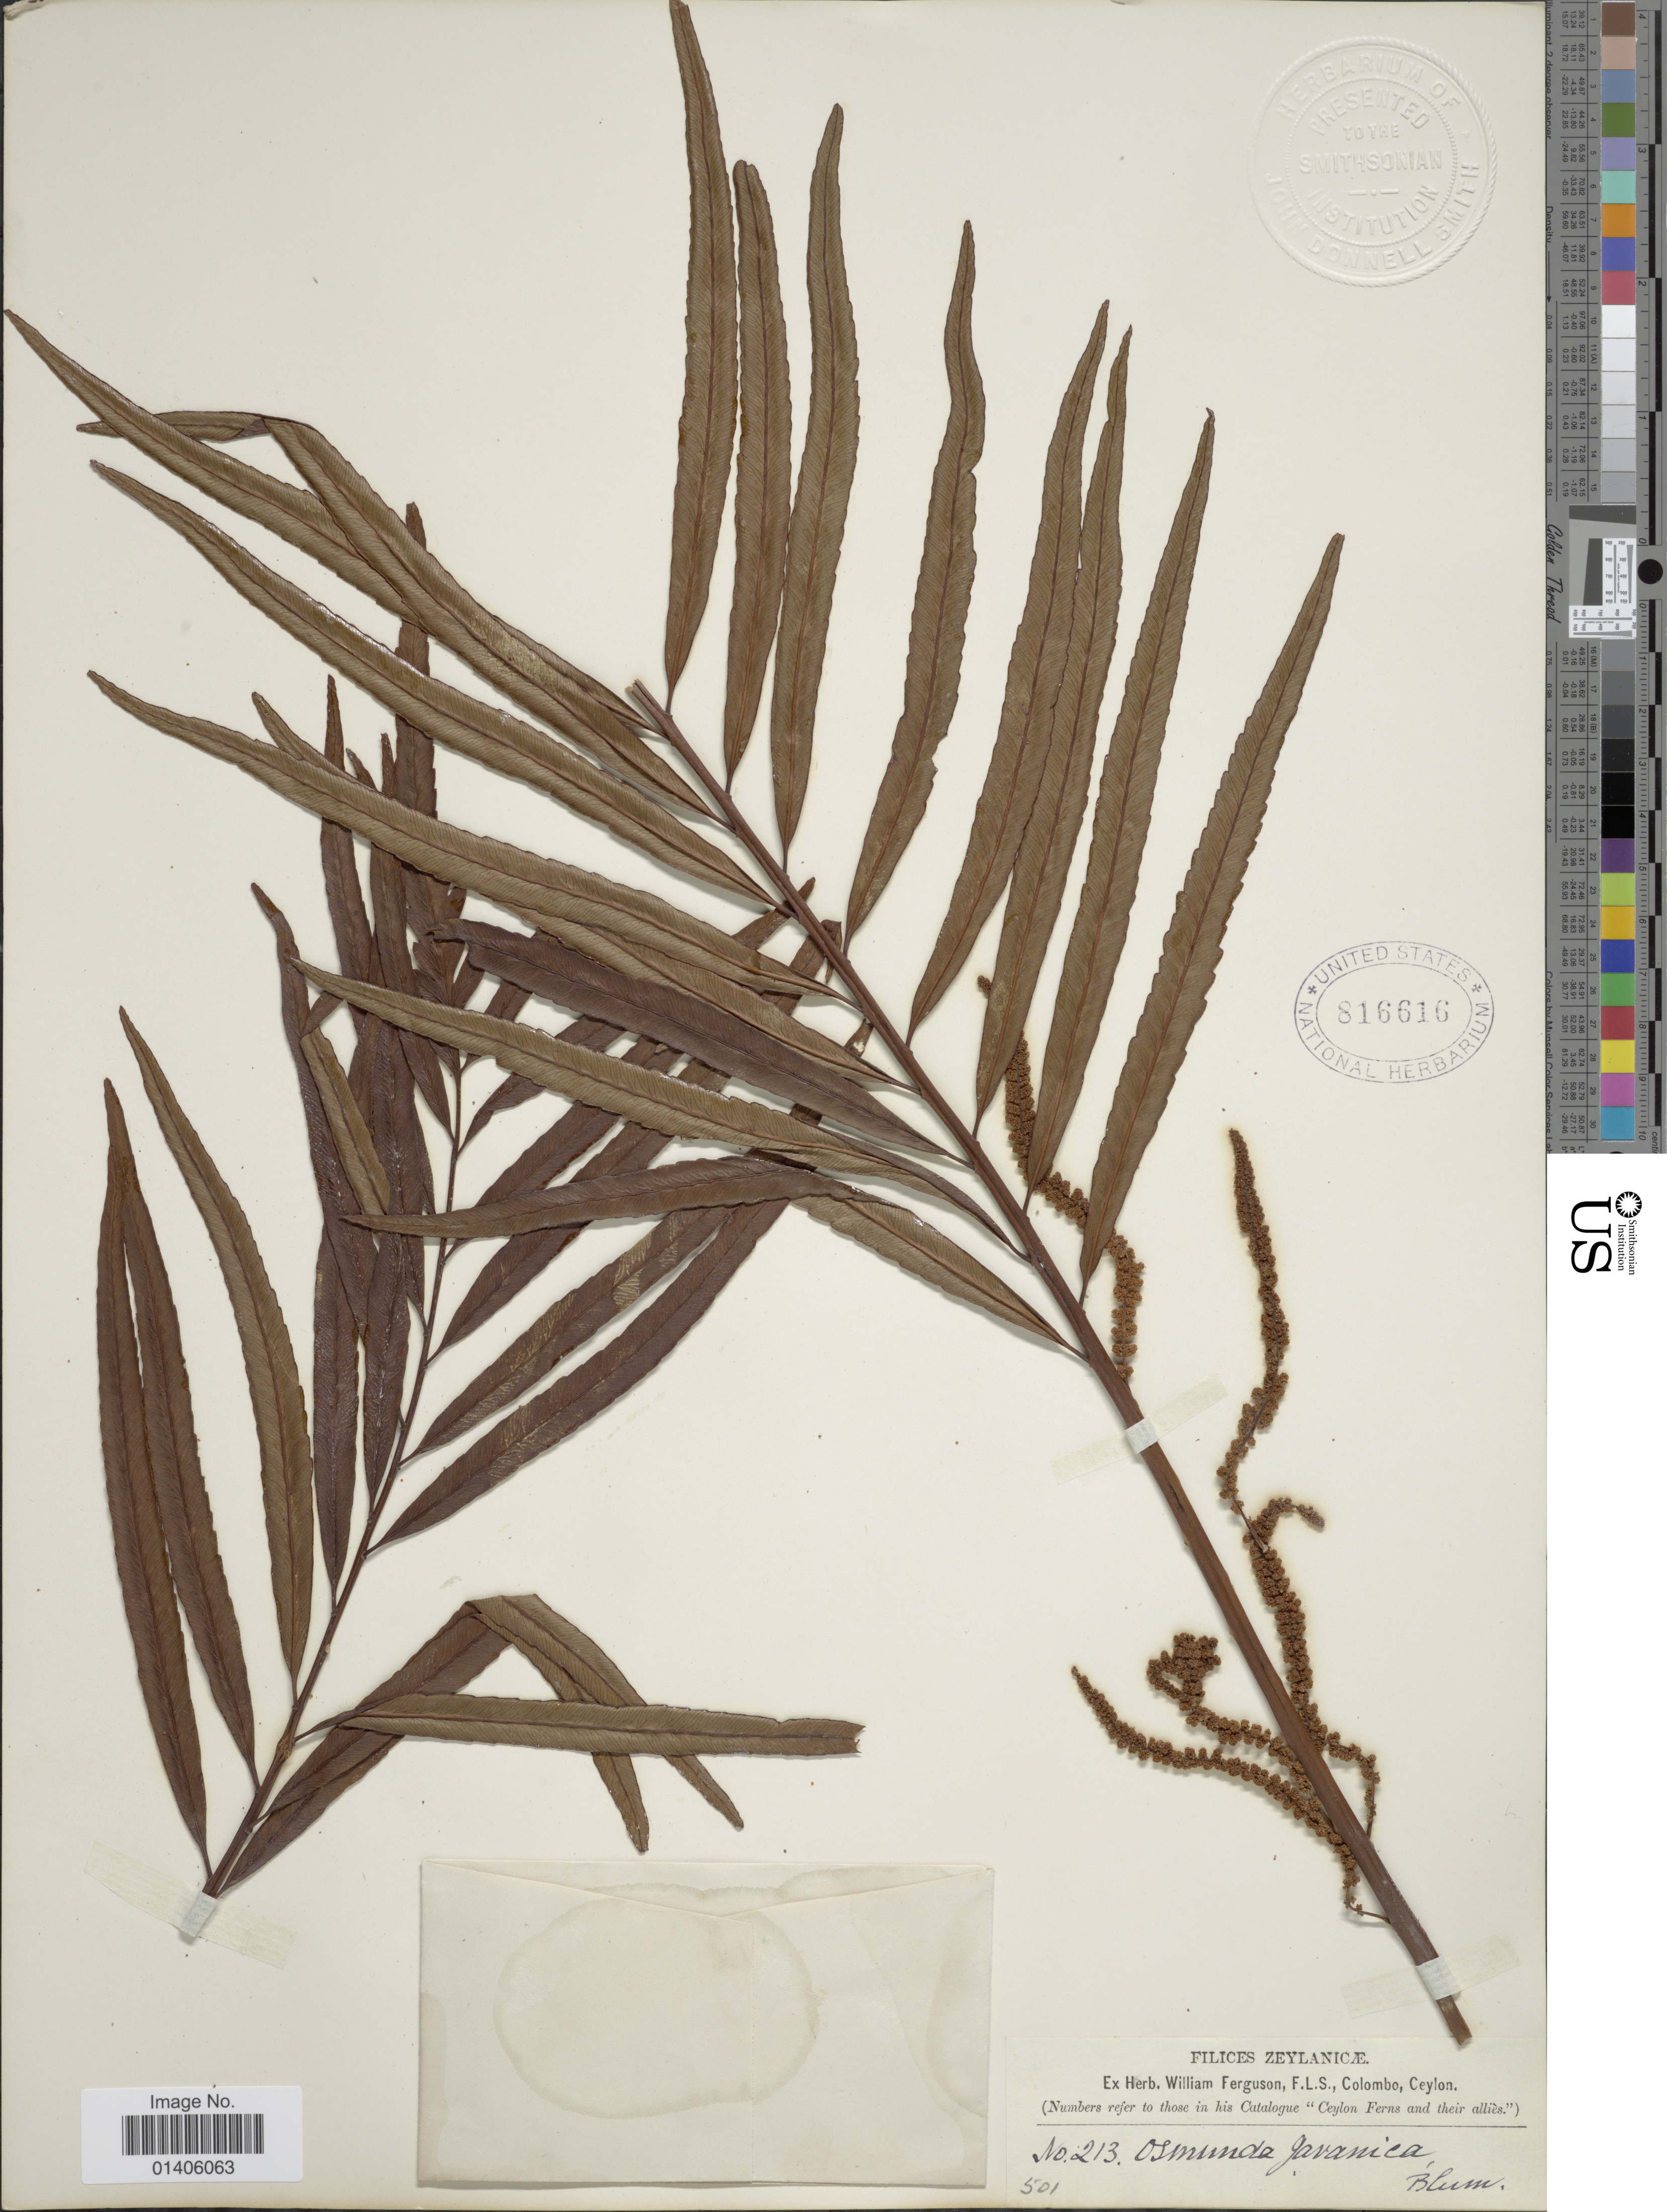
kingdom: Plantae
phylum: Tracheophyta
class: Polypodiopsida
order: Osmundales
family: Osmundaceae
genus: Osmunda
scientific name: Osmunda javanica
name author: Blume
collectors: ex herb. W. Ferguson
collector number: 213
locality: Filices Zeylanicæ.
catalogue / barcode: US 816616